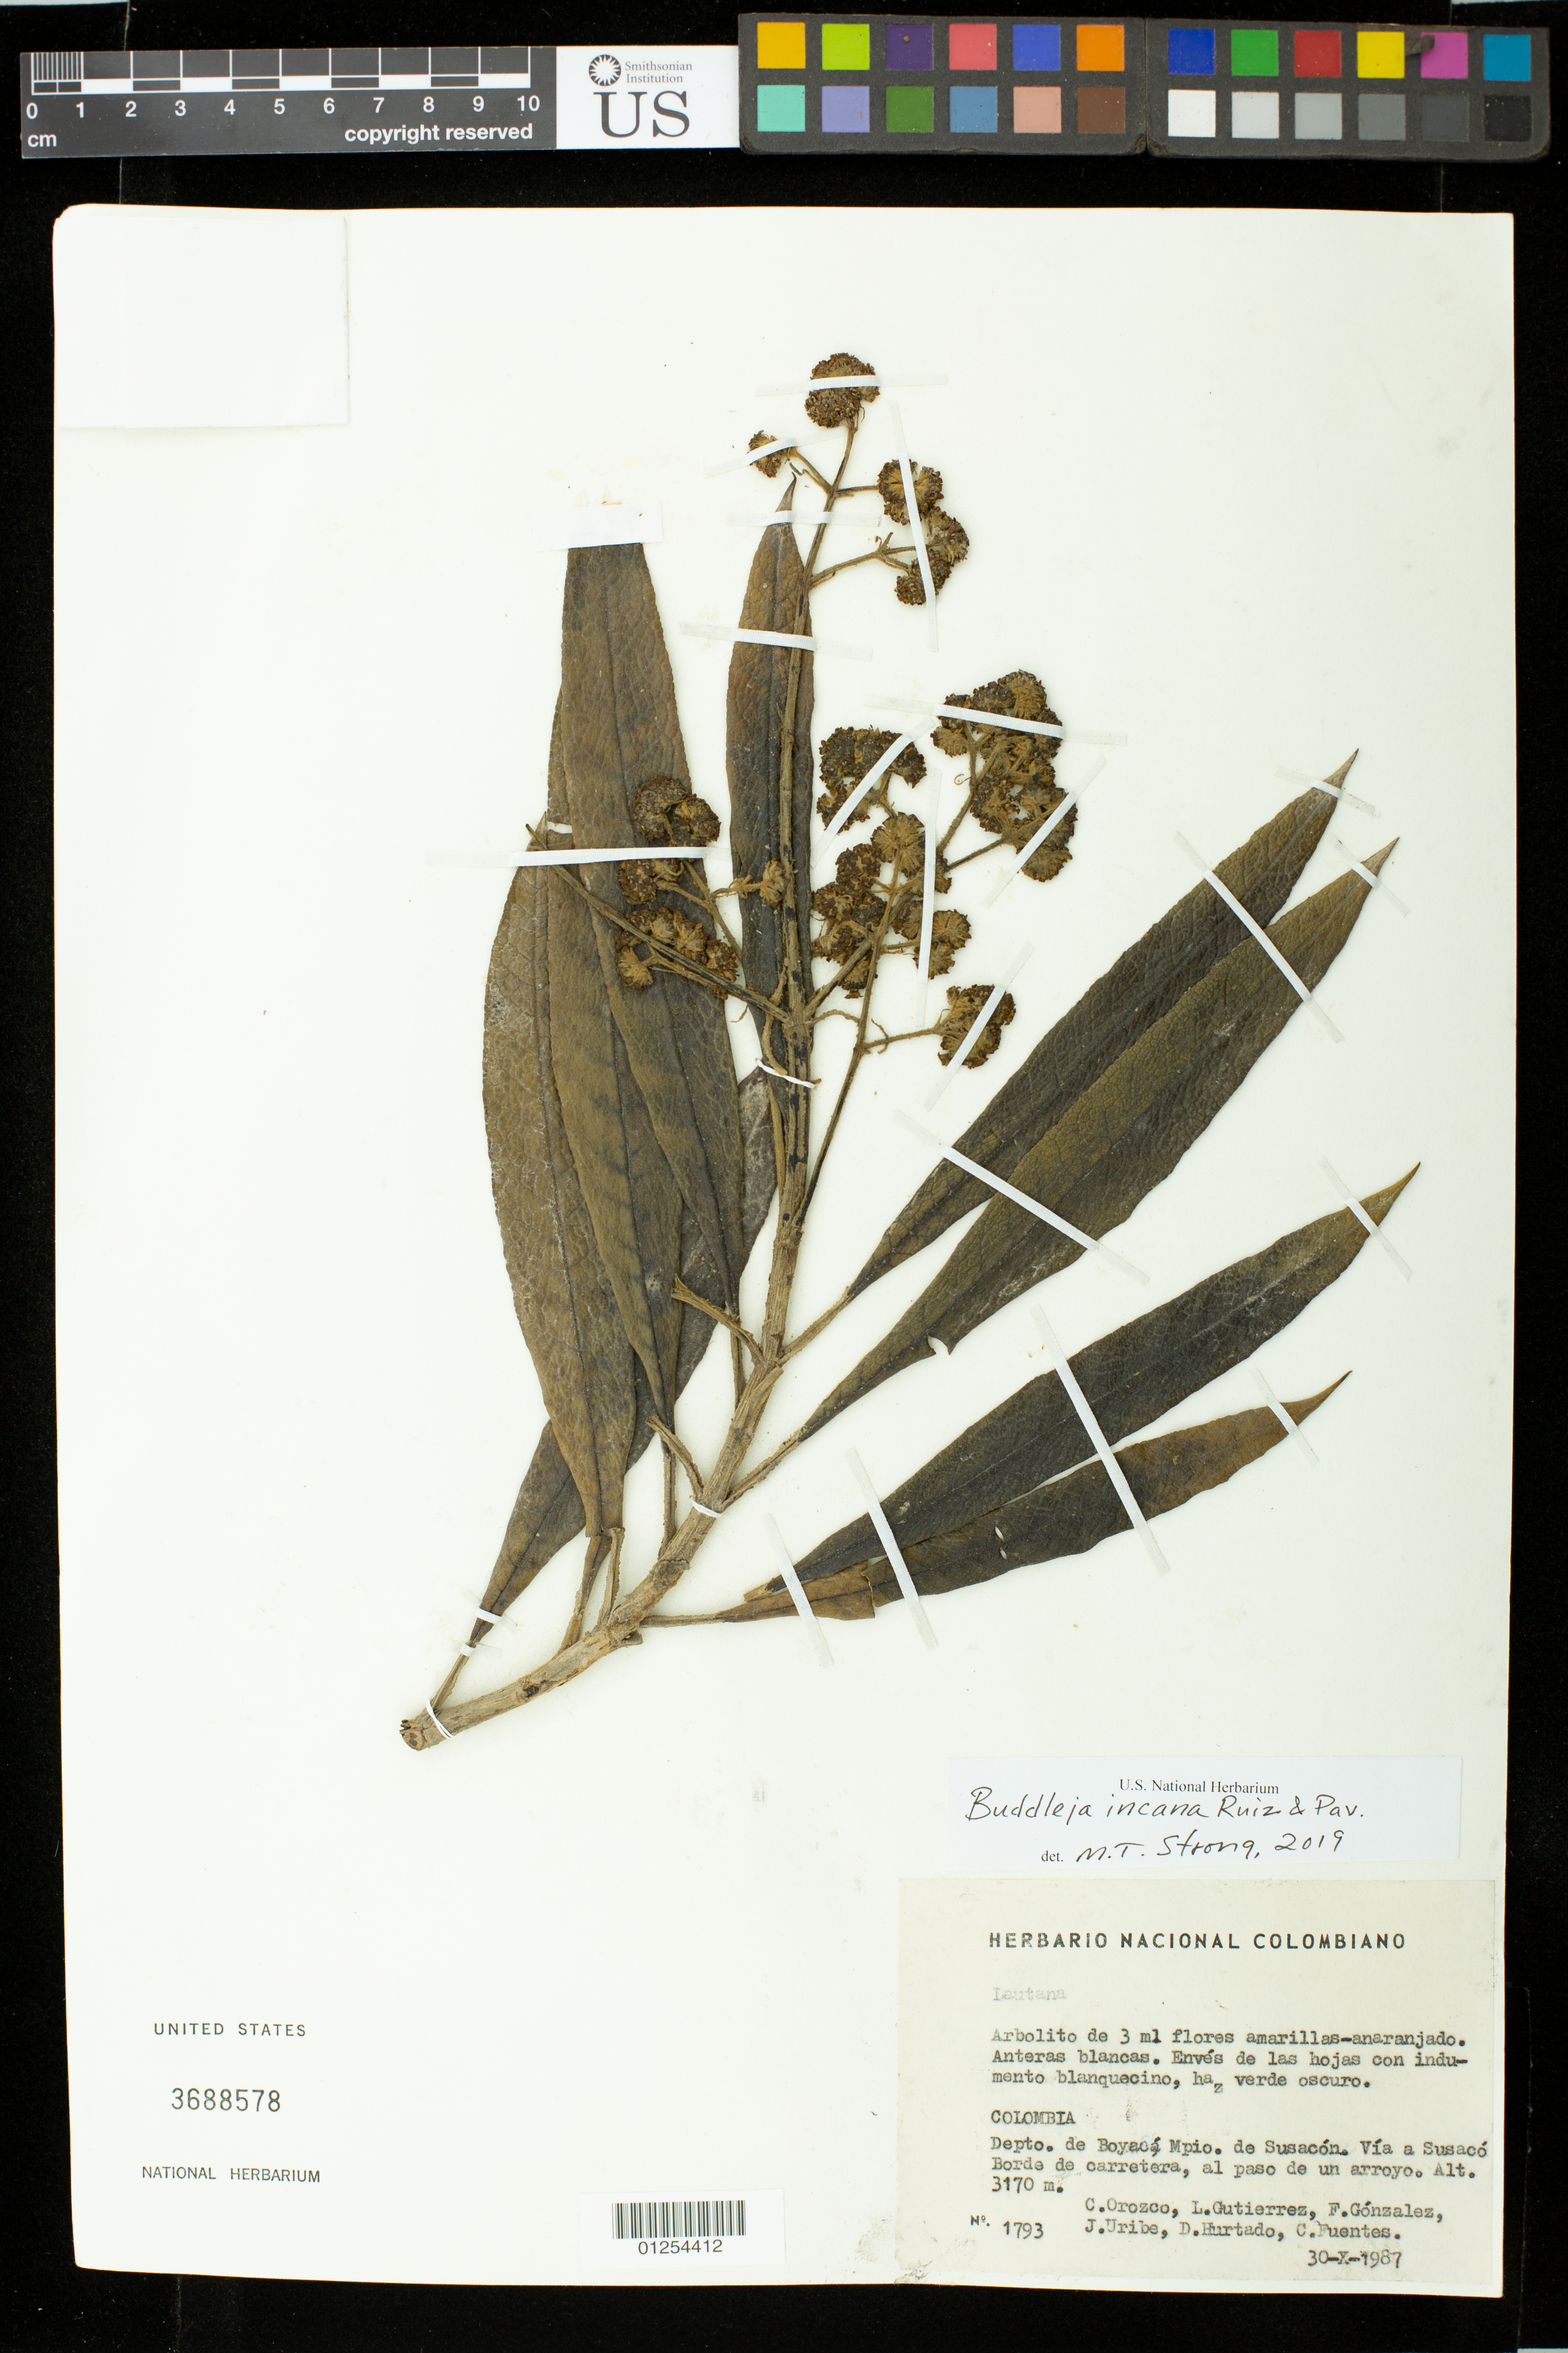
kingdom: Plantae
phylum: Tracheophyta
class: Magnoliopsida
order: Lamiales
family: Scrophulariaceae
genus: Buddleja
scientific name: Buddleja incana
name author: Ruiz & Pav.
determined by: Strong, Mark T., (BOT), Smithsonian Institution - National Museum of Natural History (UNITED STATES)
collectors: C. I. Orozco, L. Gutiérrez, F. A. González, J. Uribe & et al.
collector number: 1793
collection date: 1987-10-31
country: Colombia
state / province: Boyacá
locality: Depto. de Boyacá, Mpio de Susacón. Via a Susacón, Borde de carretera, al paso de un arroyo.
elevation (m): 3170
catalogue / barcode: US 3688578